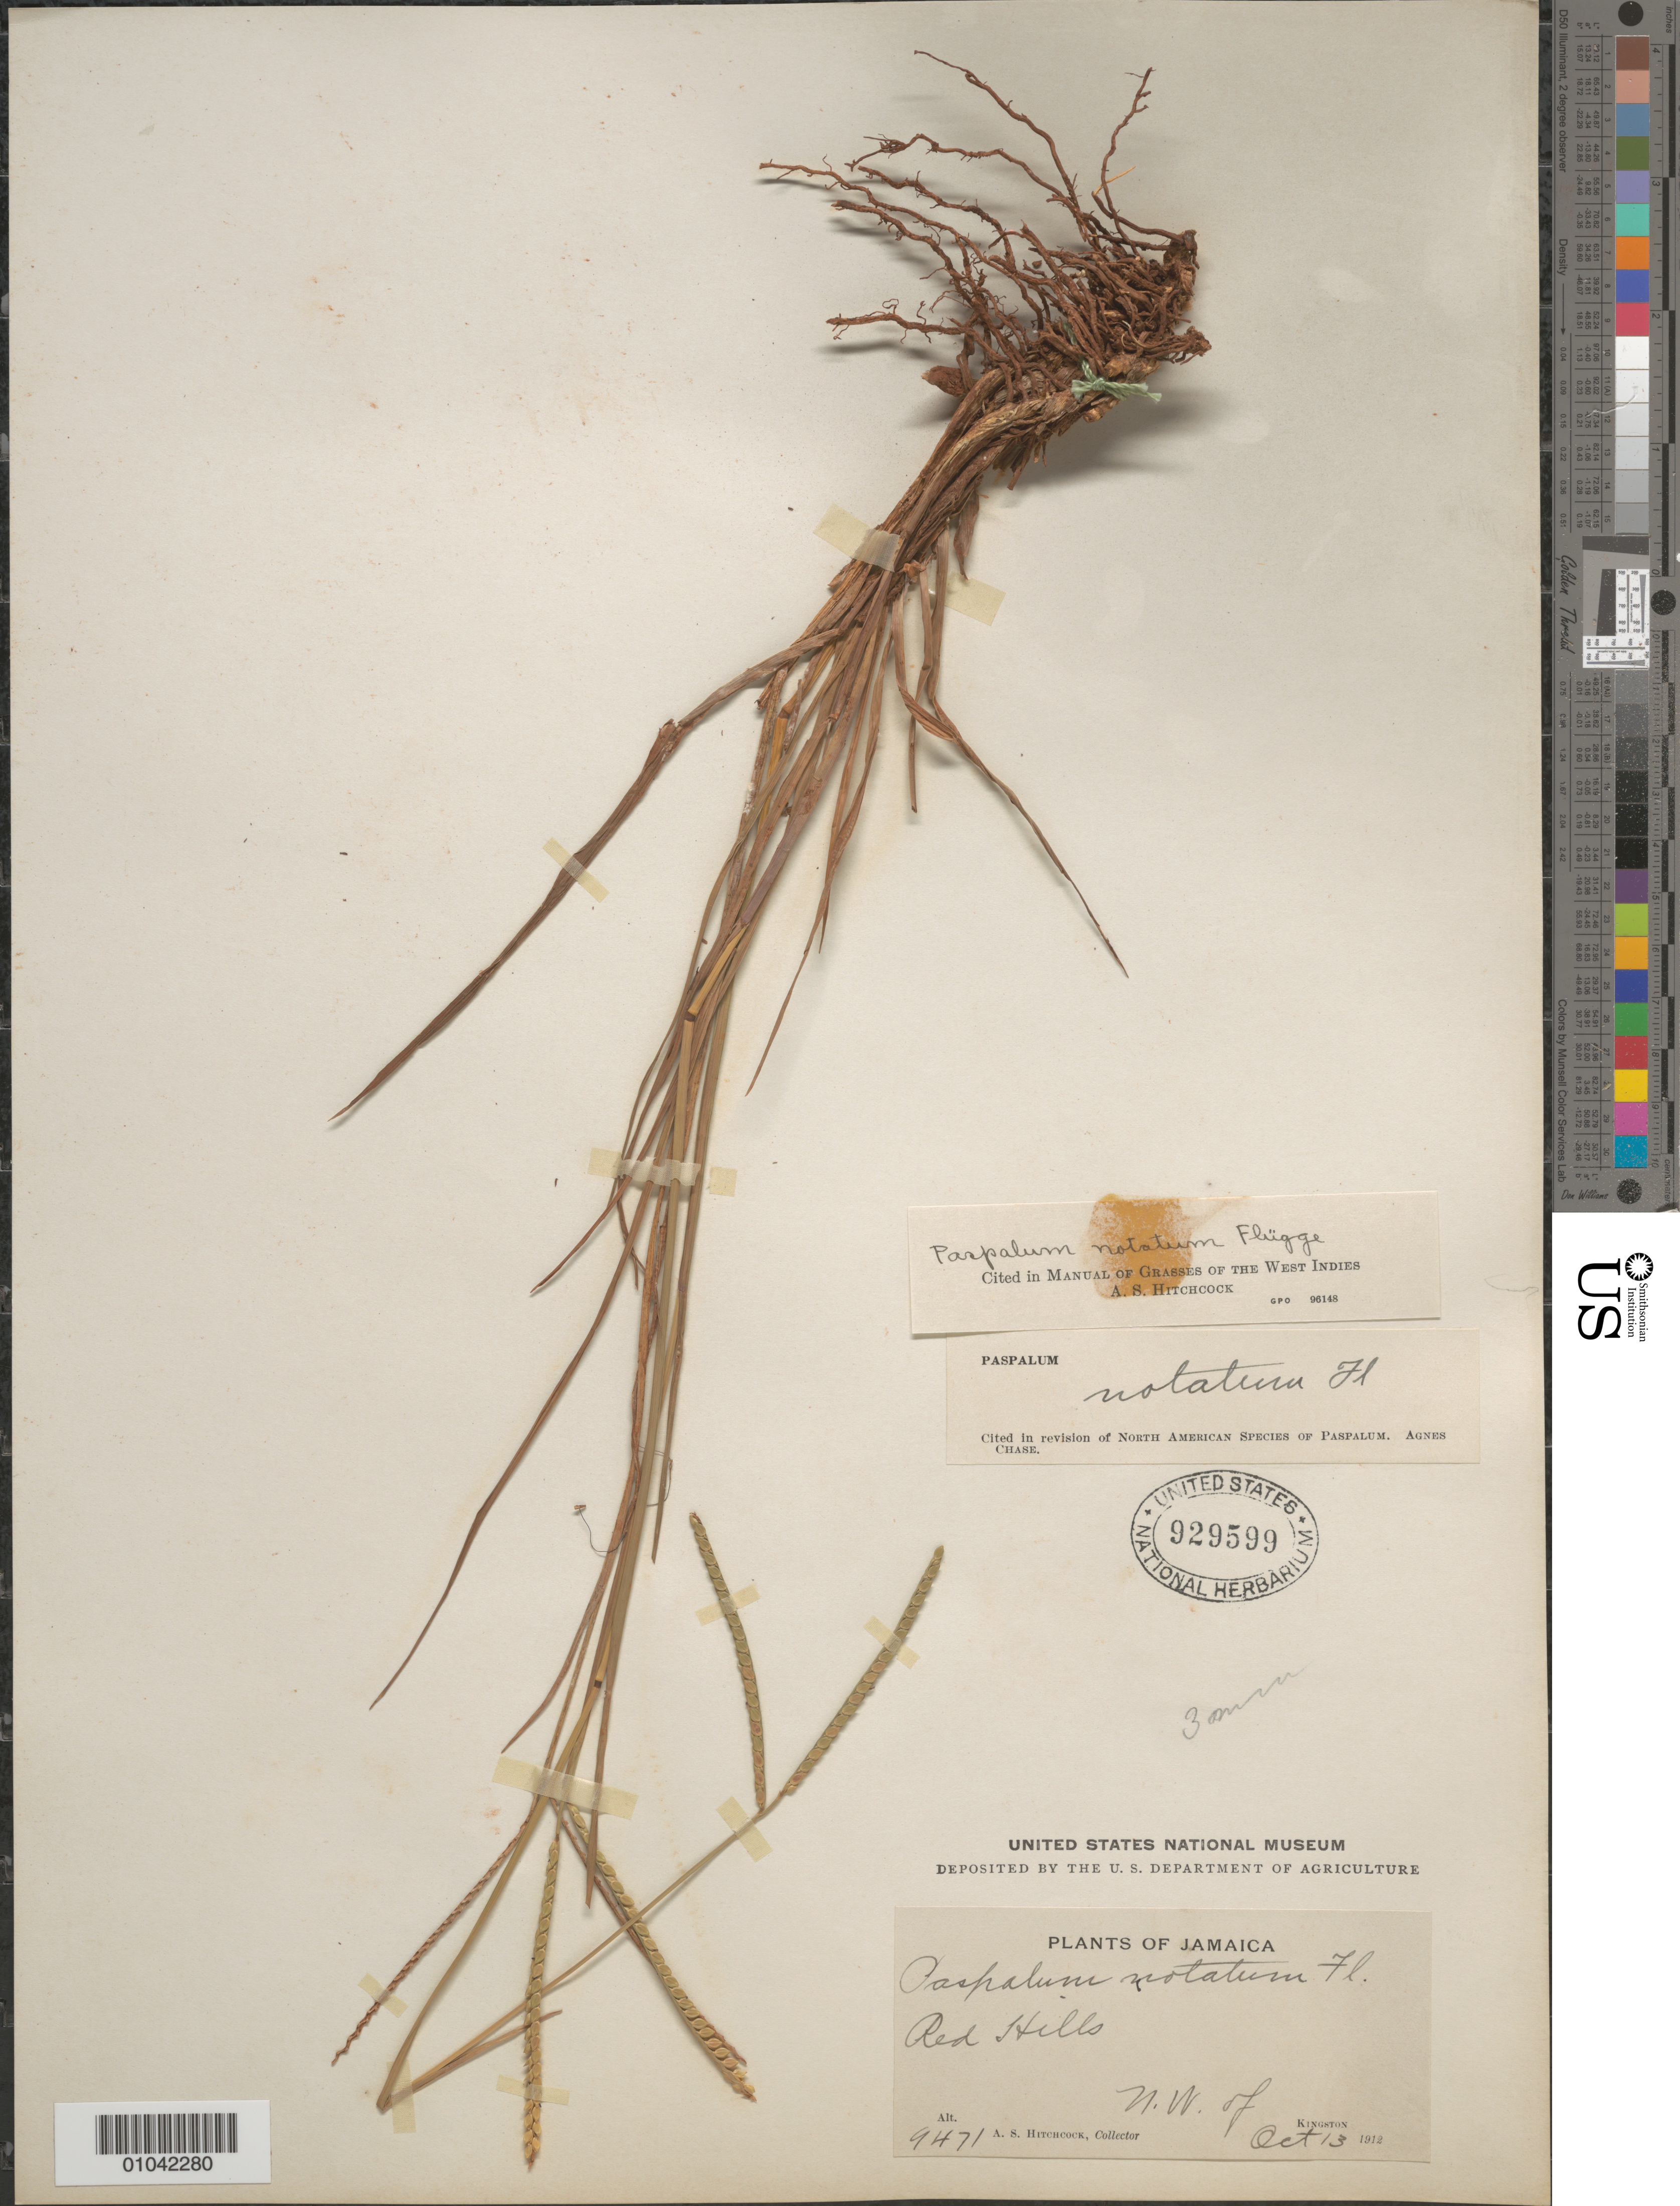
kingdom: Plantae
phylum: Tracheophyta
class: Liliopsida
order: Poales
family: Poaceae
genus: Paspalum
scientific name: Paspalum notatum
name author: Flüggé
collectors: A. S. Hitchcock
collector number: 9471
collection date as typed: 13 Oct 1912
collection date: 1912-10-13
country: Jamaica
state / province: Saint Andrew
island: Jamaica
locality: Red Hills, NW of Kingston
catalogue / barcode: US 929599